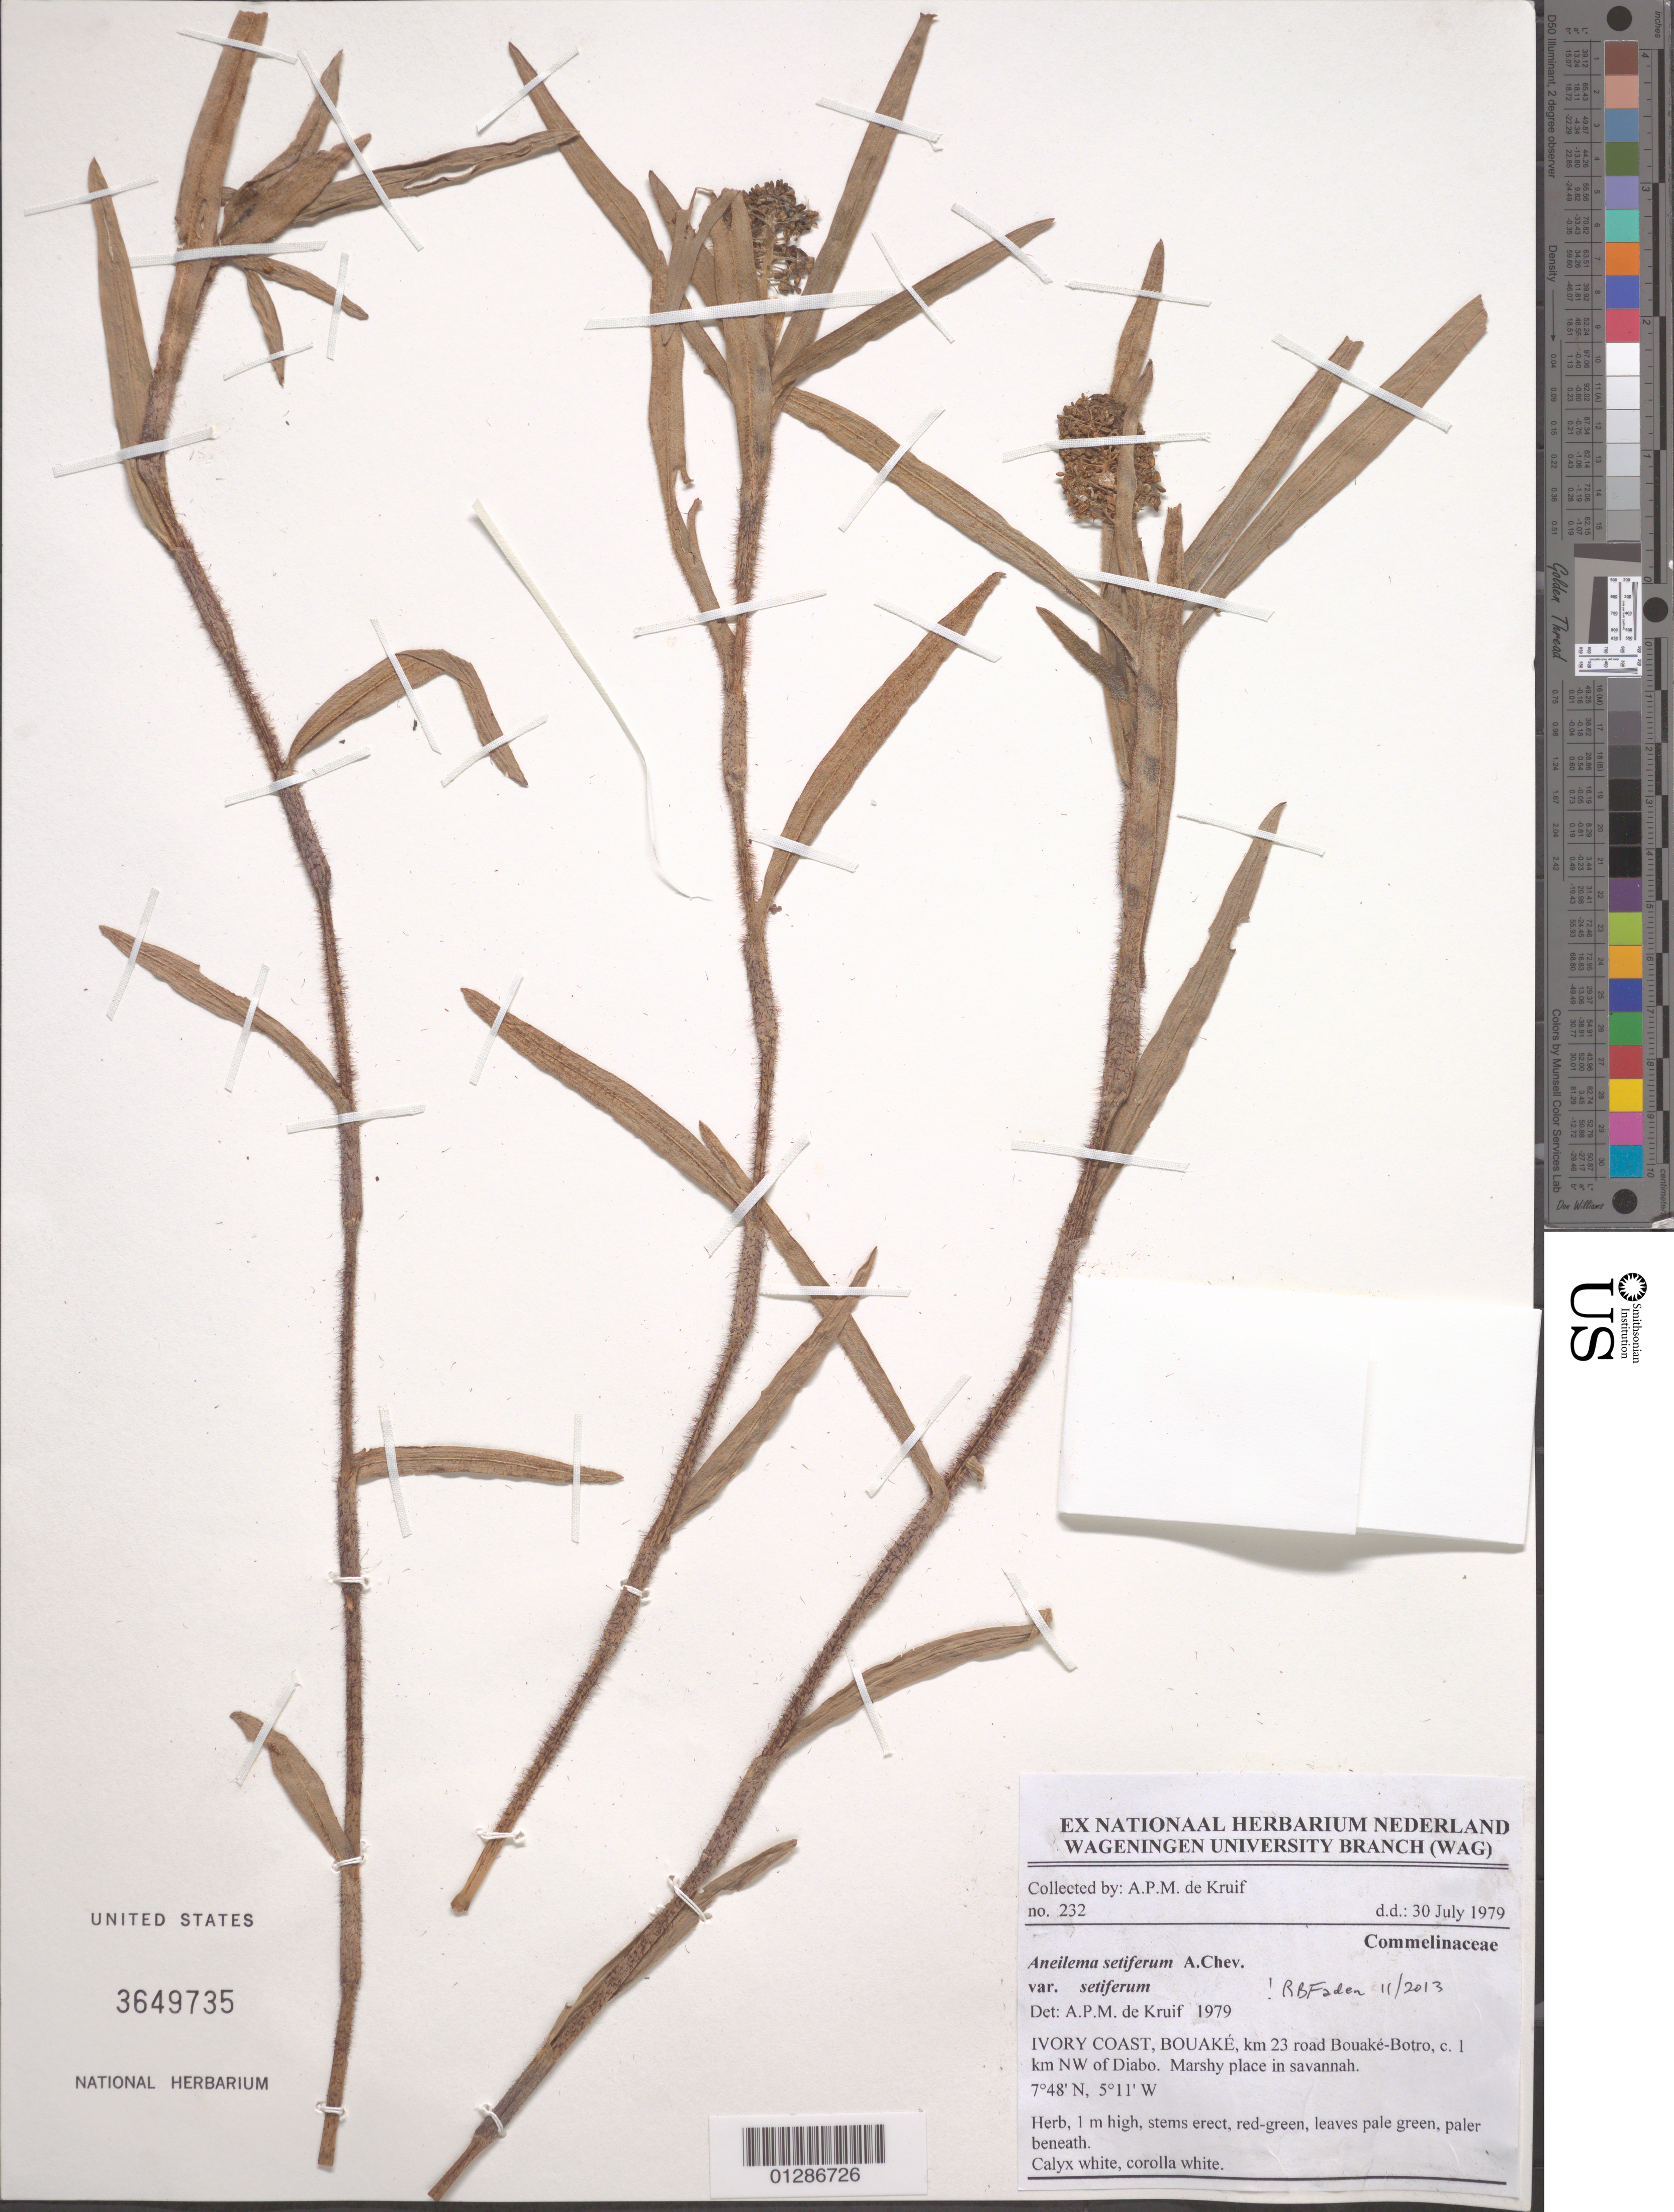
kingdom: Plantae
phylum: Tracheophyta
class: Liliopsida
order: Commelinales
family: Commelinaceae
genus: Aneilema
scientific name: Aneilema setiferum var. setiferum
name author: A. Chev.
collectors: A. P. de Kruif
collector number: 232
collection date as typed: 30 Jul 1979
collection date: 1979-07-30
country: Ivory Coast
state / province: Vallée du Bandama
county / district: Gbêkê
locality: Km 23 road Bouake-Botro, c. 1 km NW of Diabo.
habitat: Herb.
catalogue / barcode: US 3649735